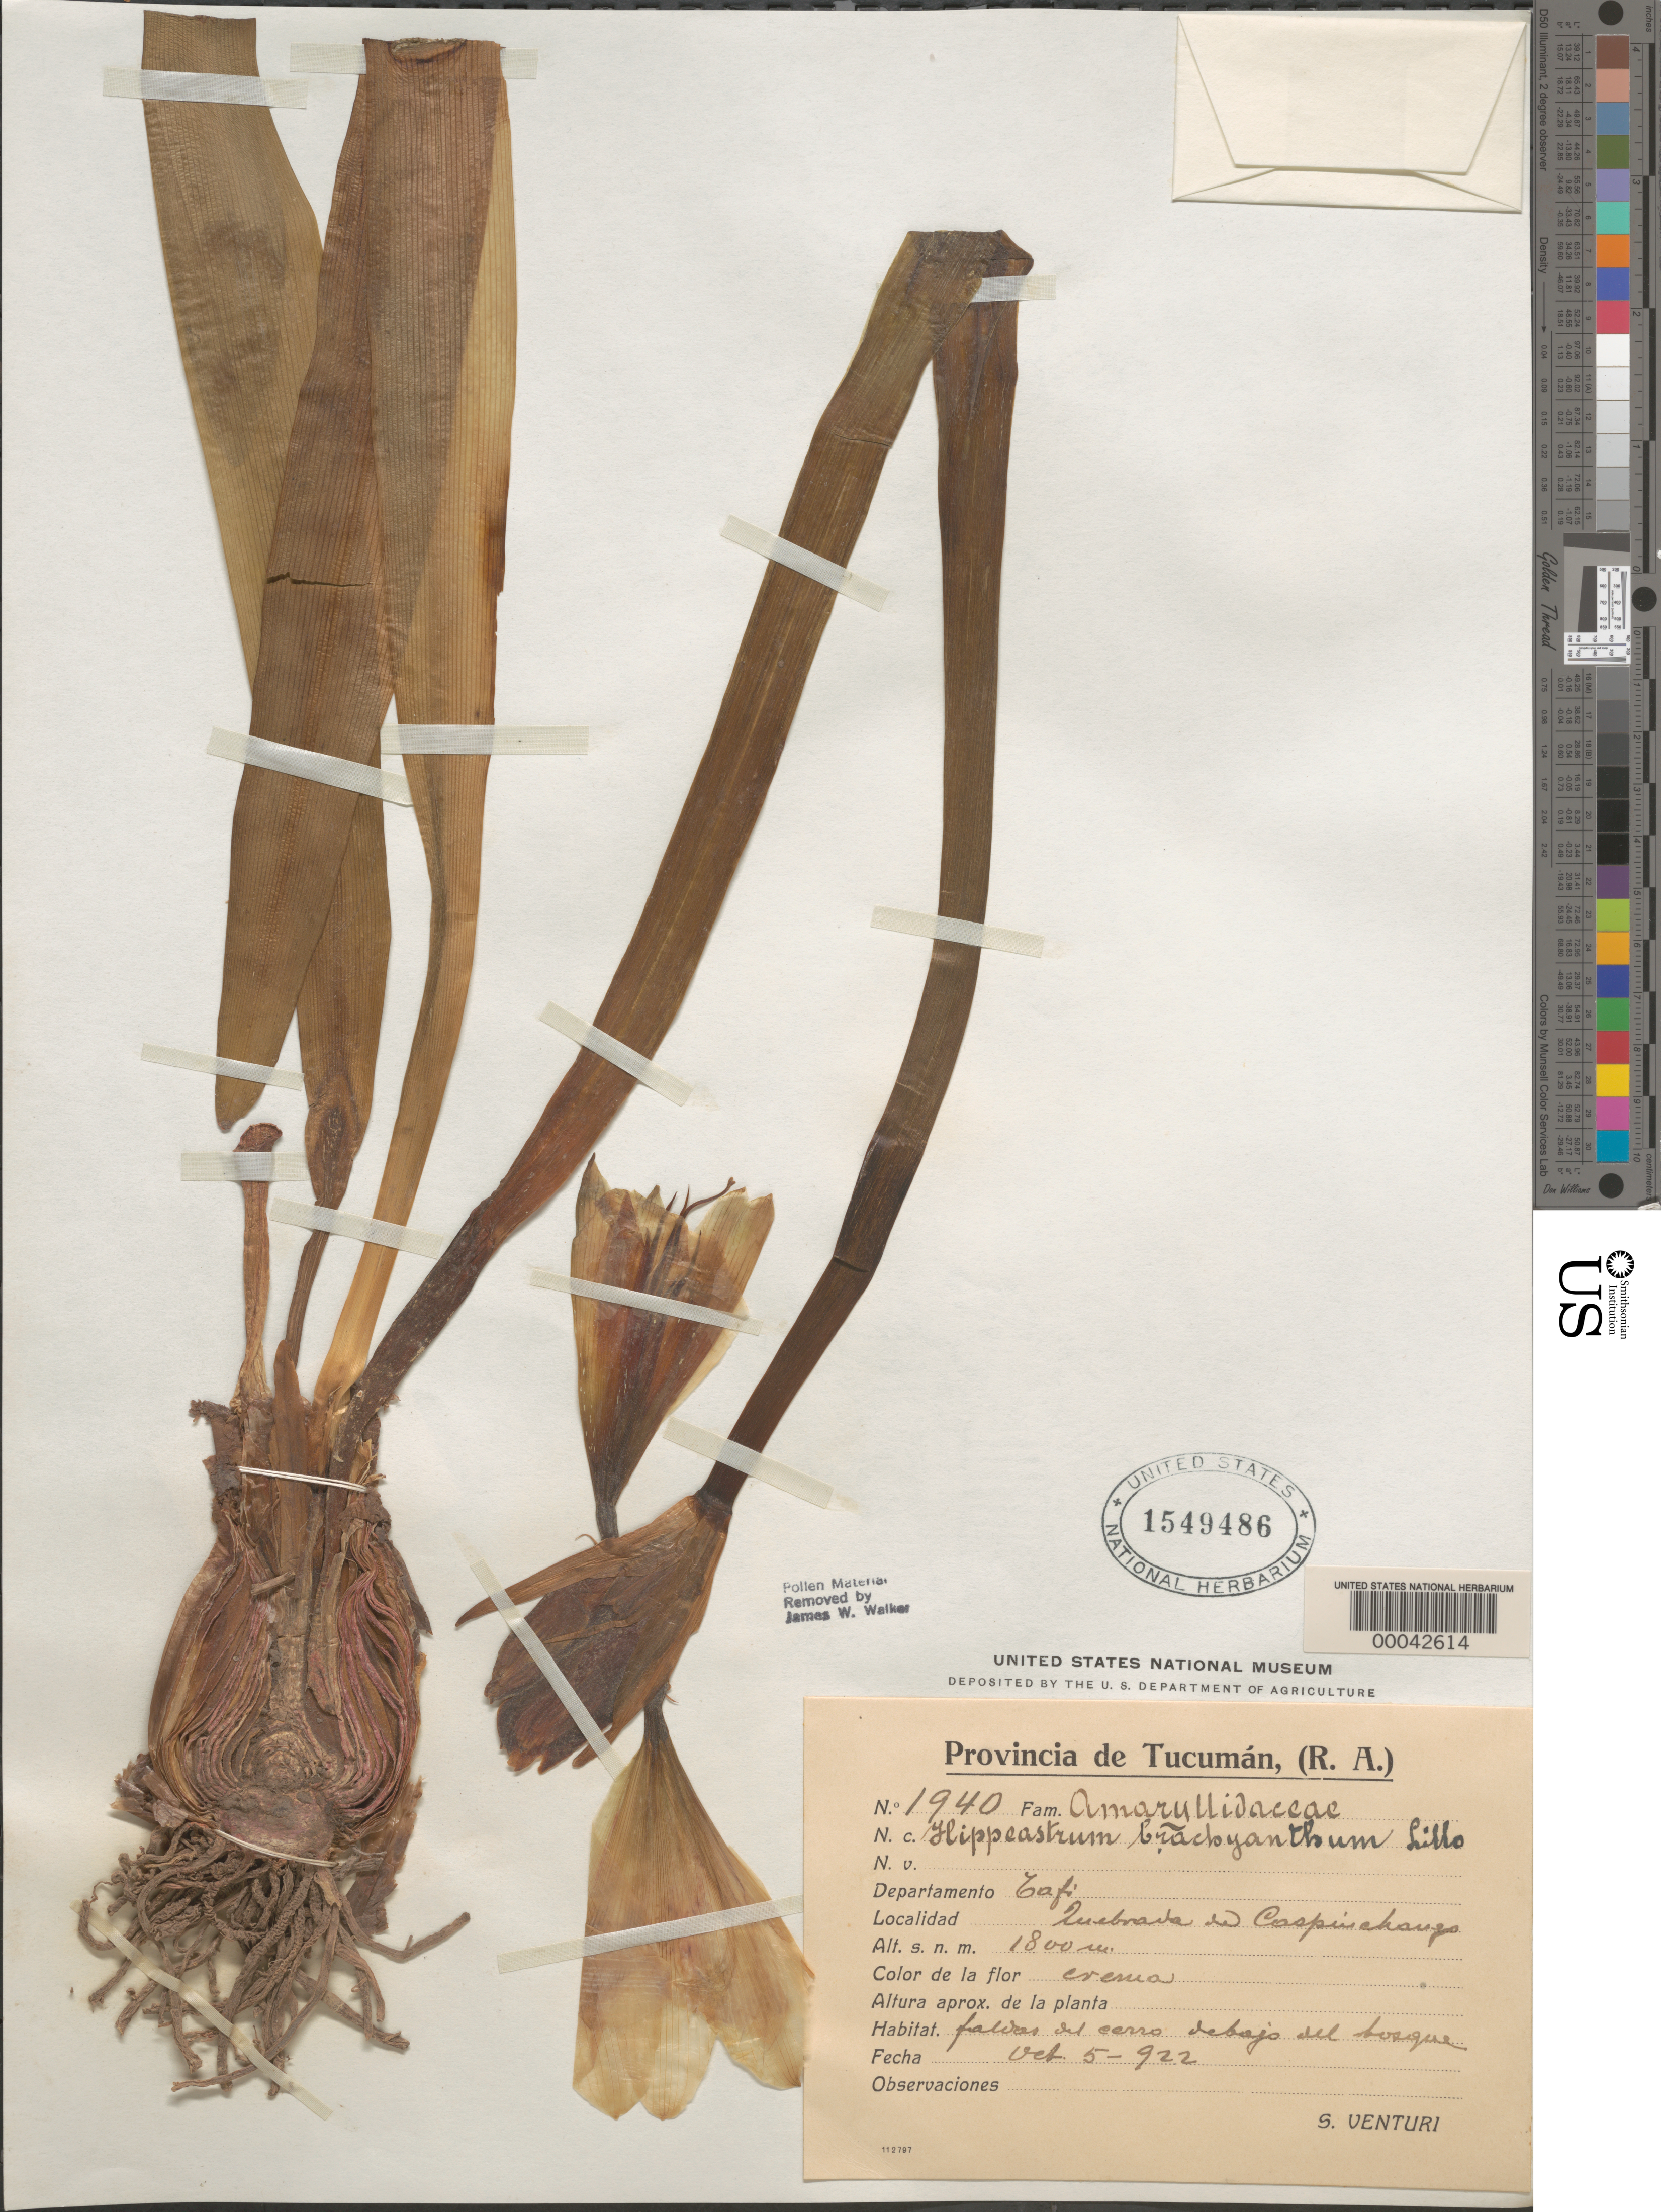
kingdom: Plantae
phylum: Tracheophyta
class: Liliopsida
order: Asparagales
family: Amaryllidaceae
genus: Hippeastrum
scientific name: Hippeastrum brachyanthum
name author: Lillo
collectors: S. Venturi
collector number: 1940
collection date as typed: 05 Feb 1922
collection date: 1922-02-05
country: Argentina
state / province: Tucumán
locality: Montevos; Quebrada and Cespiechango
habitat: On slopes of hills, under the trees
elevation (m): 1800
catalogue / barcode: US 1549486